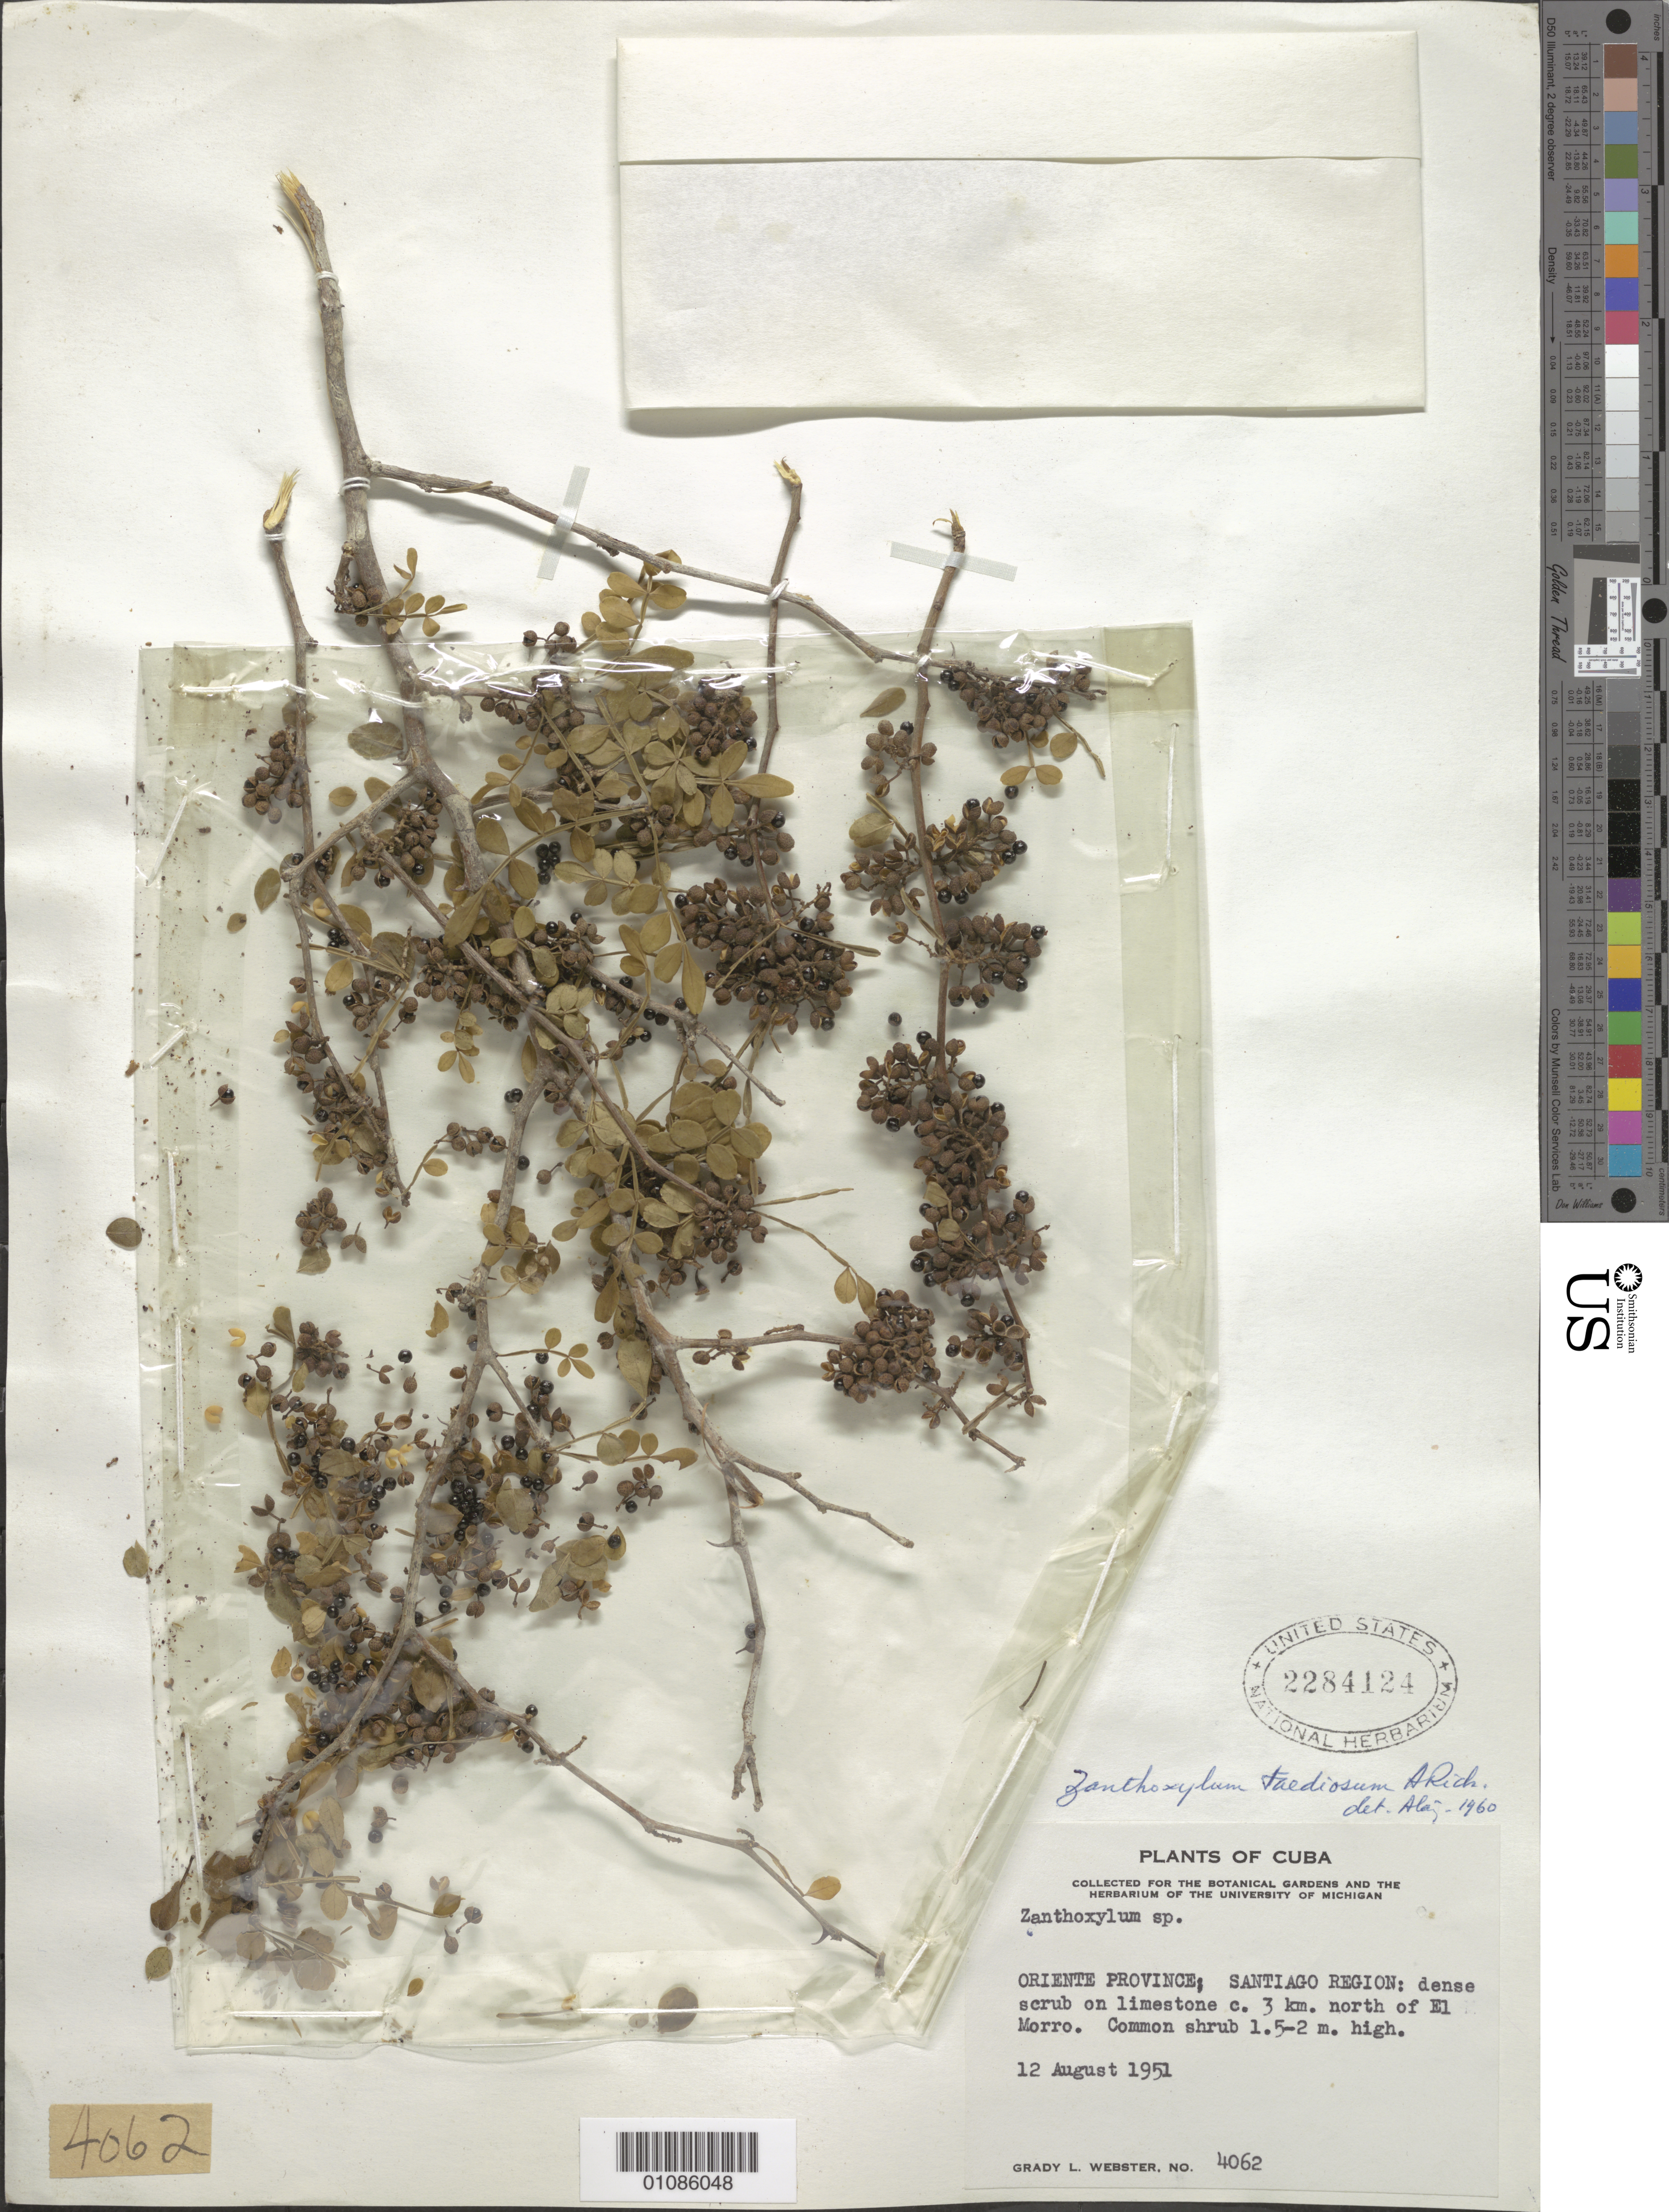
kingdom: Plantae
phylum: Tracheophyta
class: Magnoliopsida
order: Sapindales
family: Rutaceae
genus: Zanthoxylum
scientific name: Zanthoxylum fagara subsp. fagara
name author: (L.) Sarg.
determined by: Londoño-Echeverri, Y.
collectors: G. L. Webster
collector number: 4062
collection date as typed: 12 Aug 1951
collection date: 1951-08-12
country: Cuba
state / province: Oriente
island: Cuba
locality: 3km N of El Morro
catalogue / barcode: US 2284124